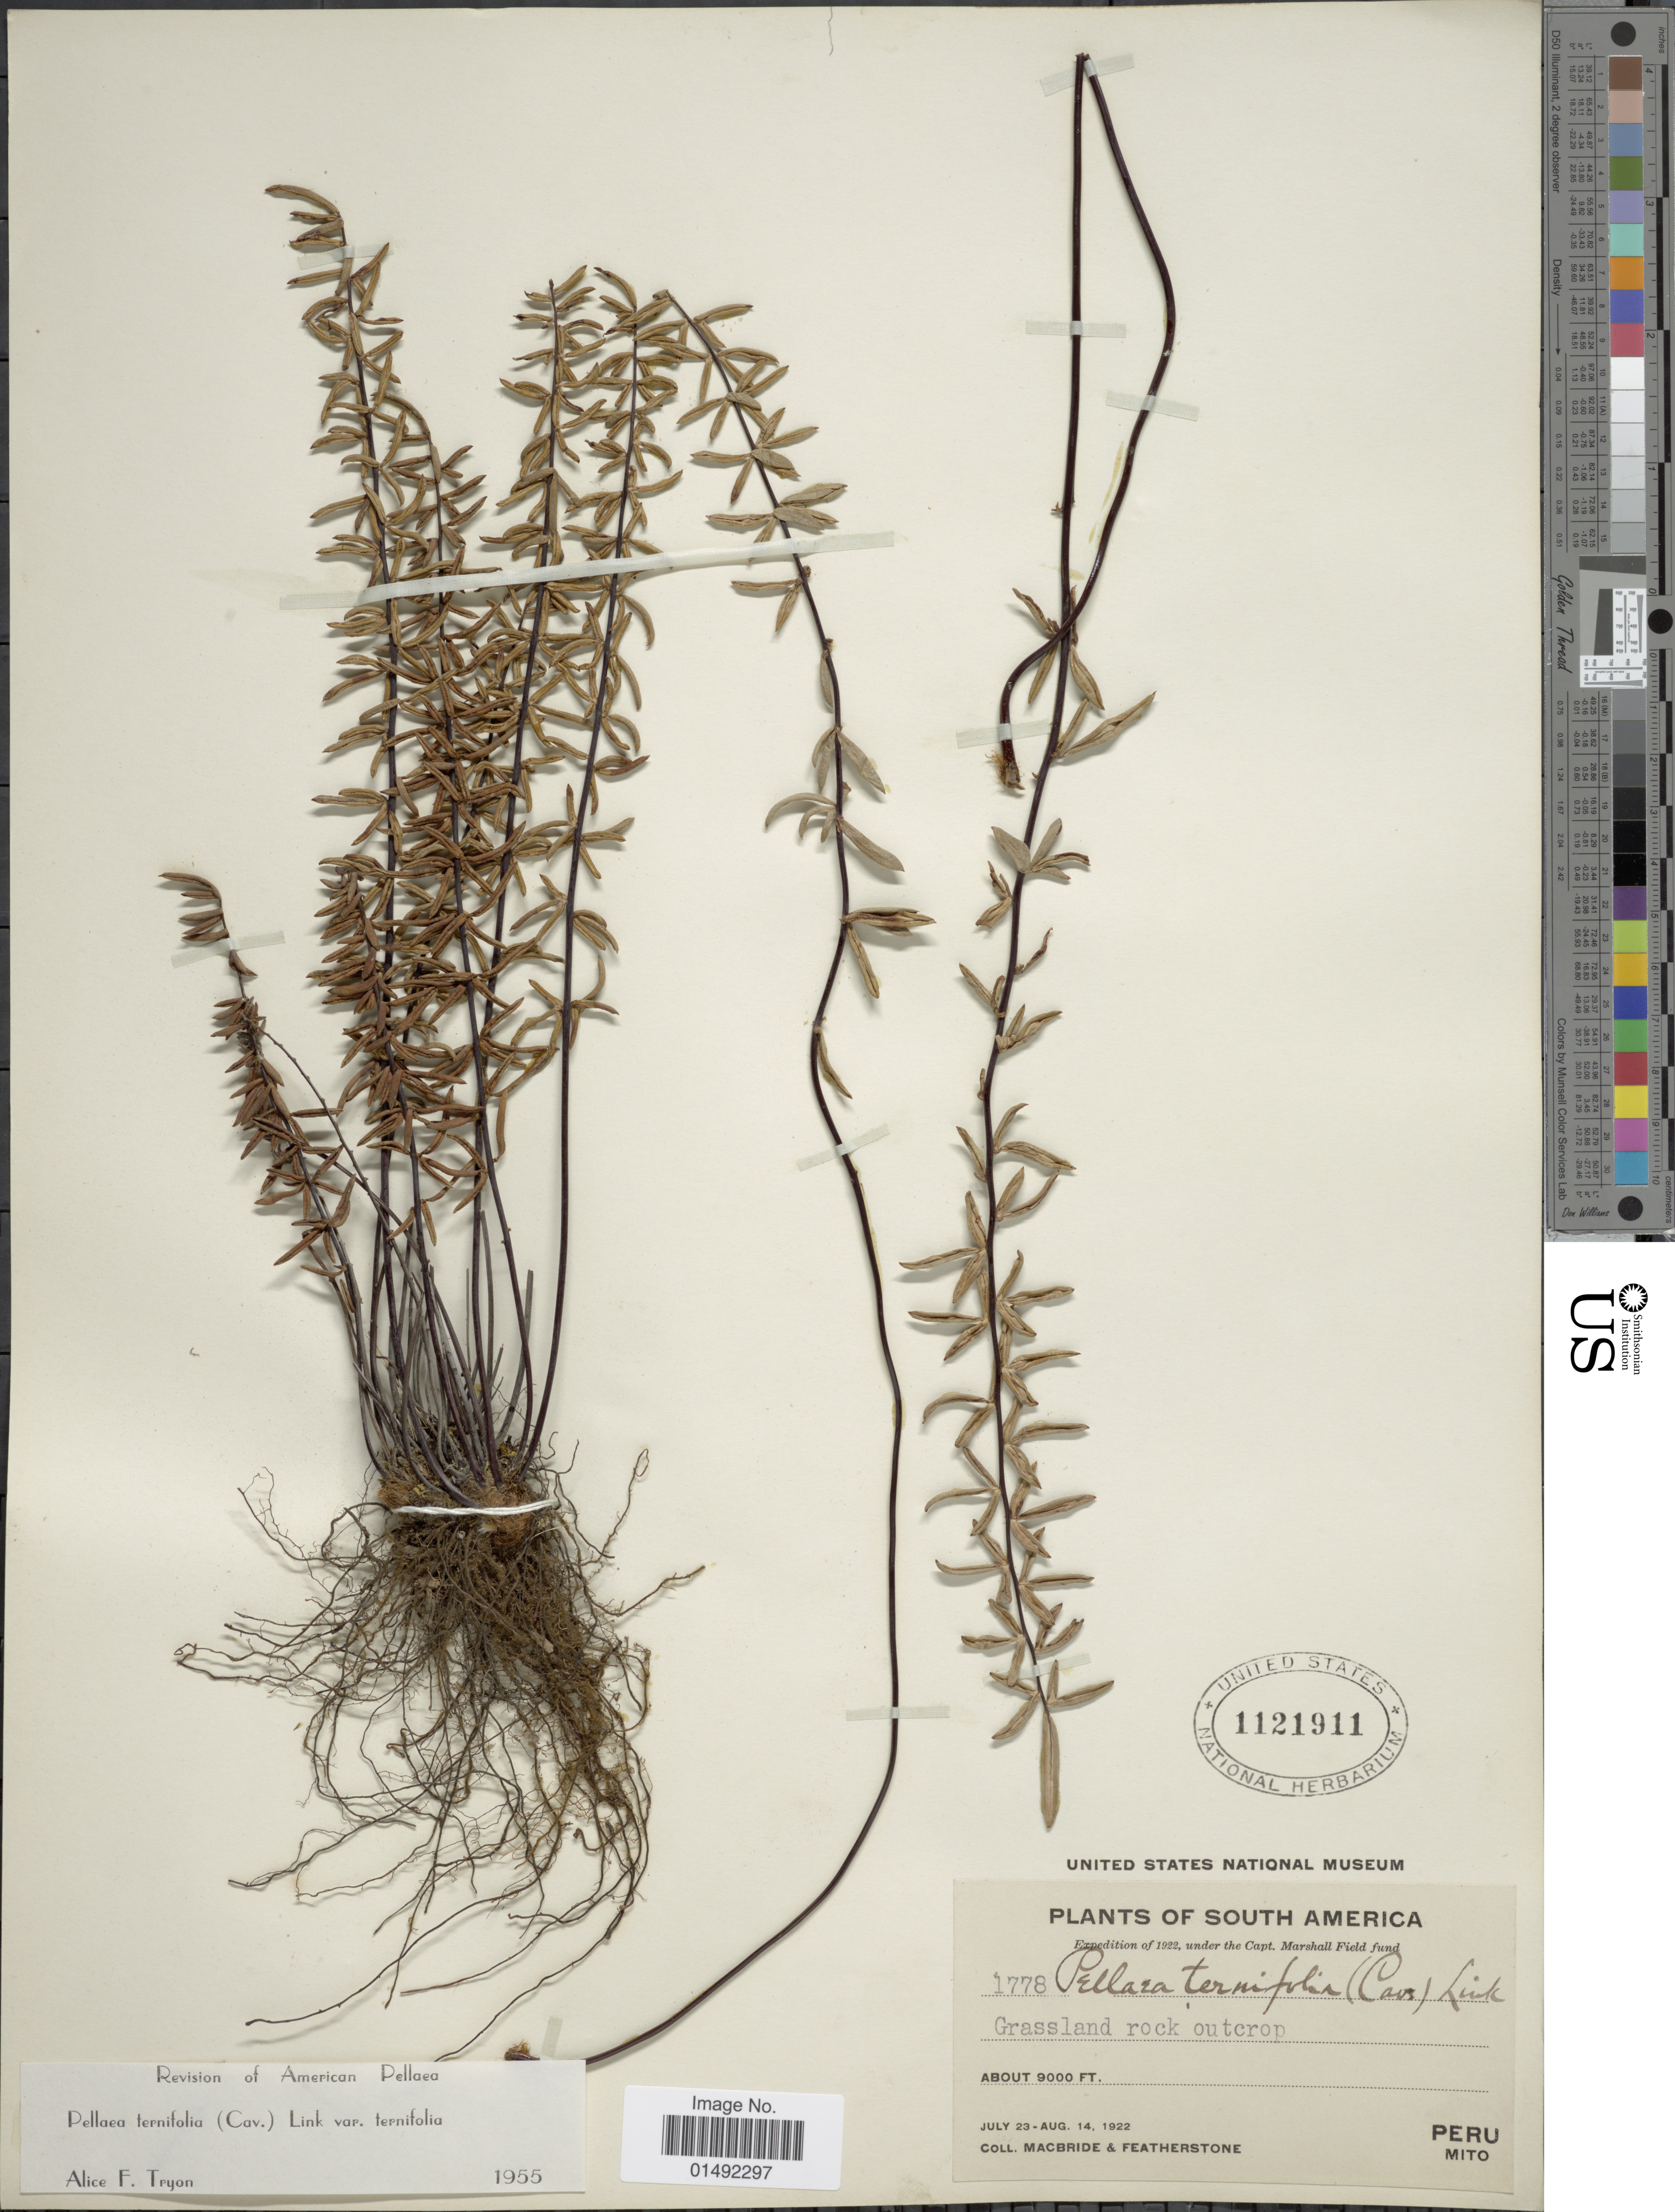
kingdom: Plantae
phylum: Tracheophyta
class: Polypodiopsida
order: Polypodiales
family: Pteridaceae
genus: Pellaea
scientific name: Pellaea ternifolia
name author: (Cav.) Link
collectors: Macbride, -- & -. Featherstone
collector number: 1778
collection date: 1922-07-23/1922-08-14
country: Peru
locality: South America, Mito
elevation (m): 2743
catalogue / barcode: US 1121911